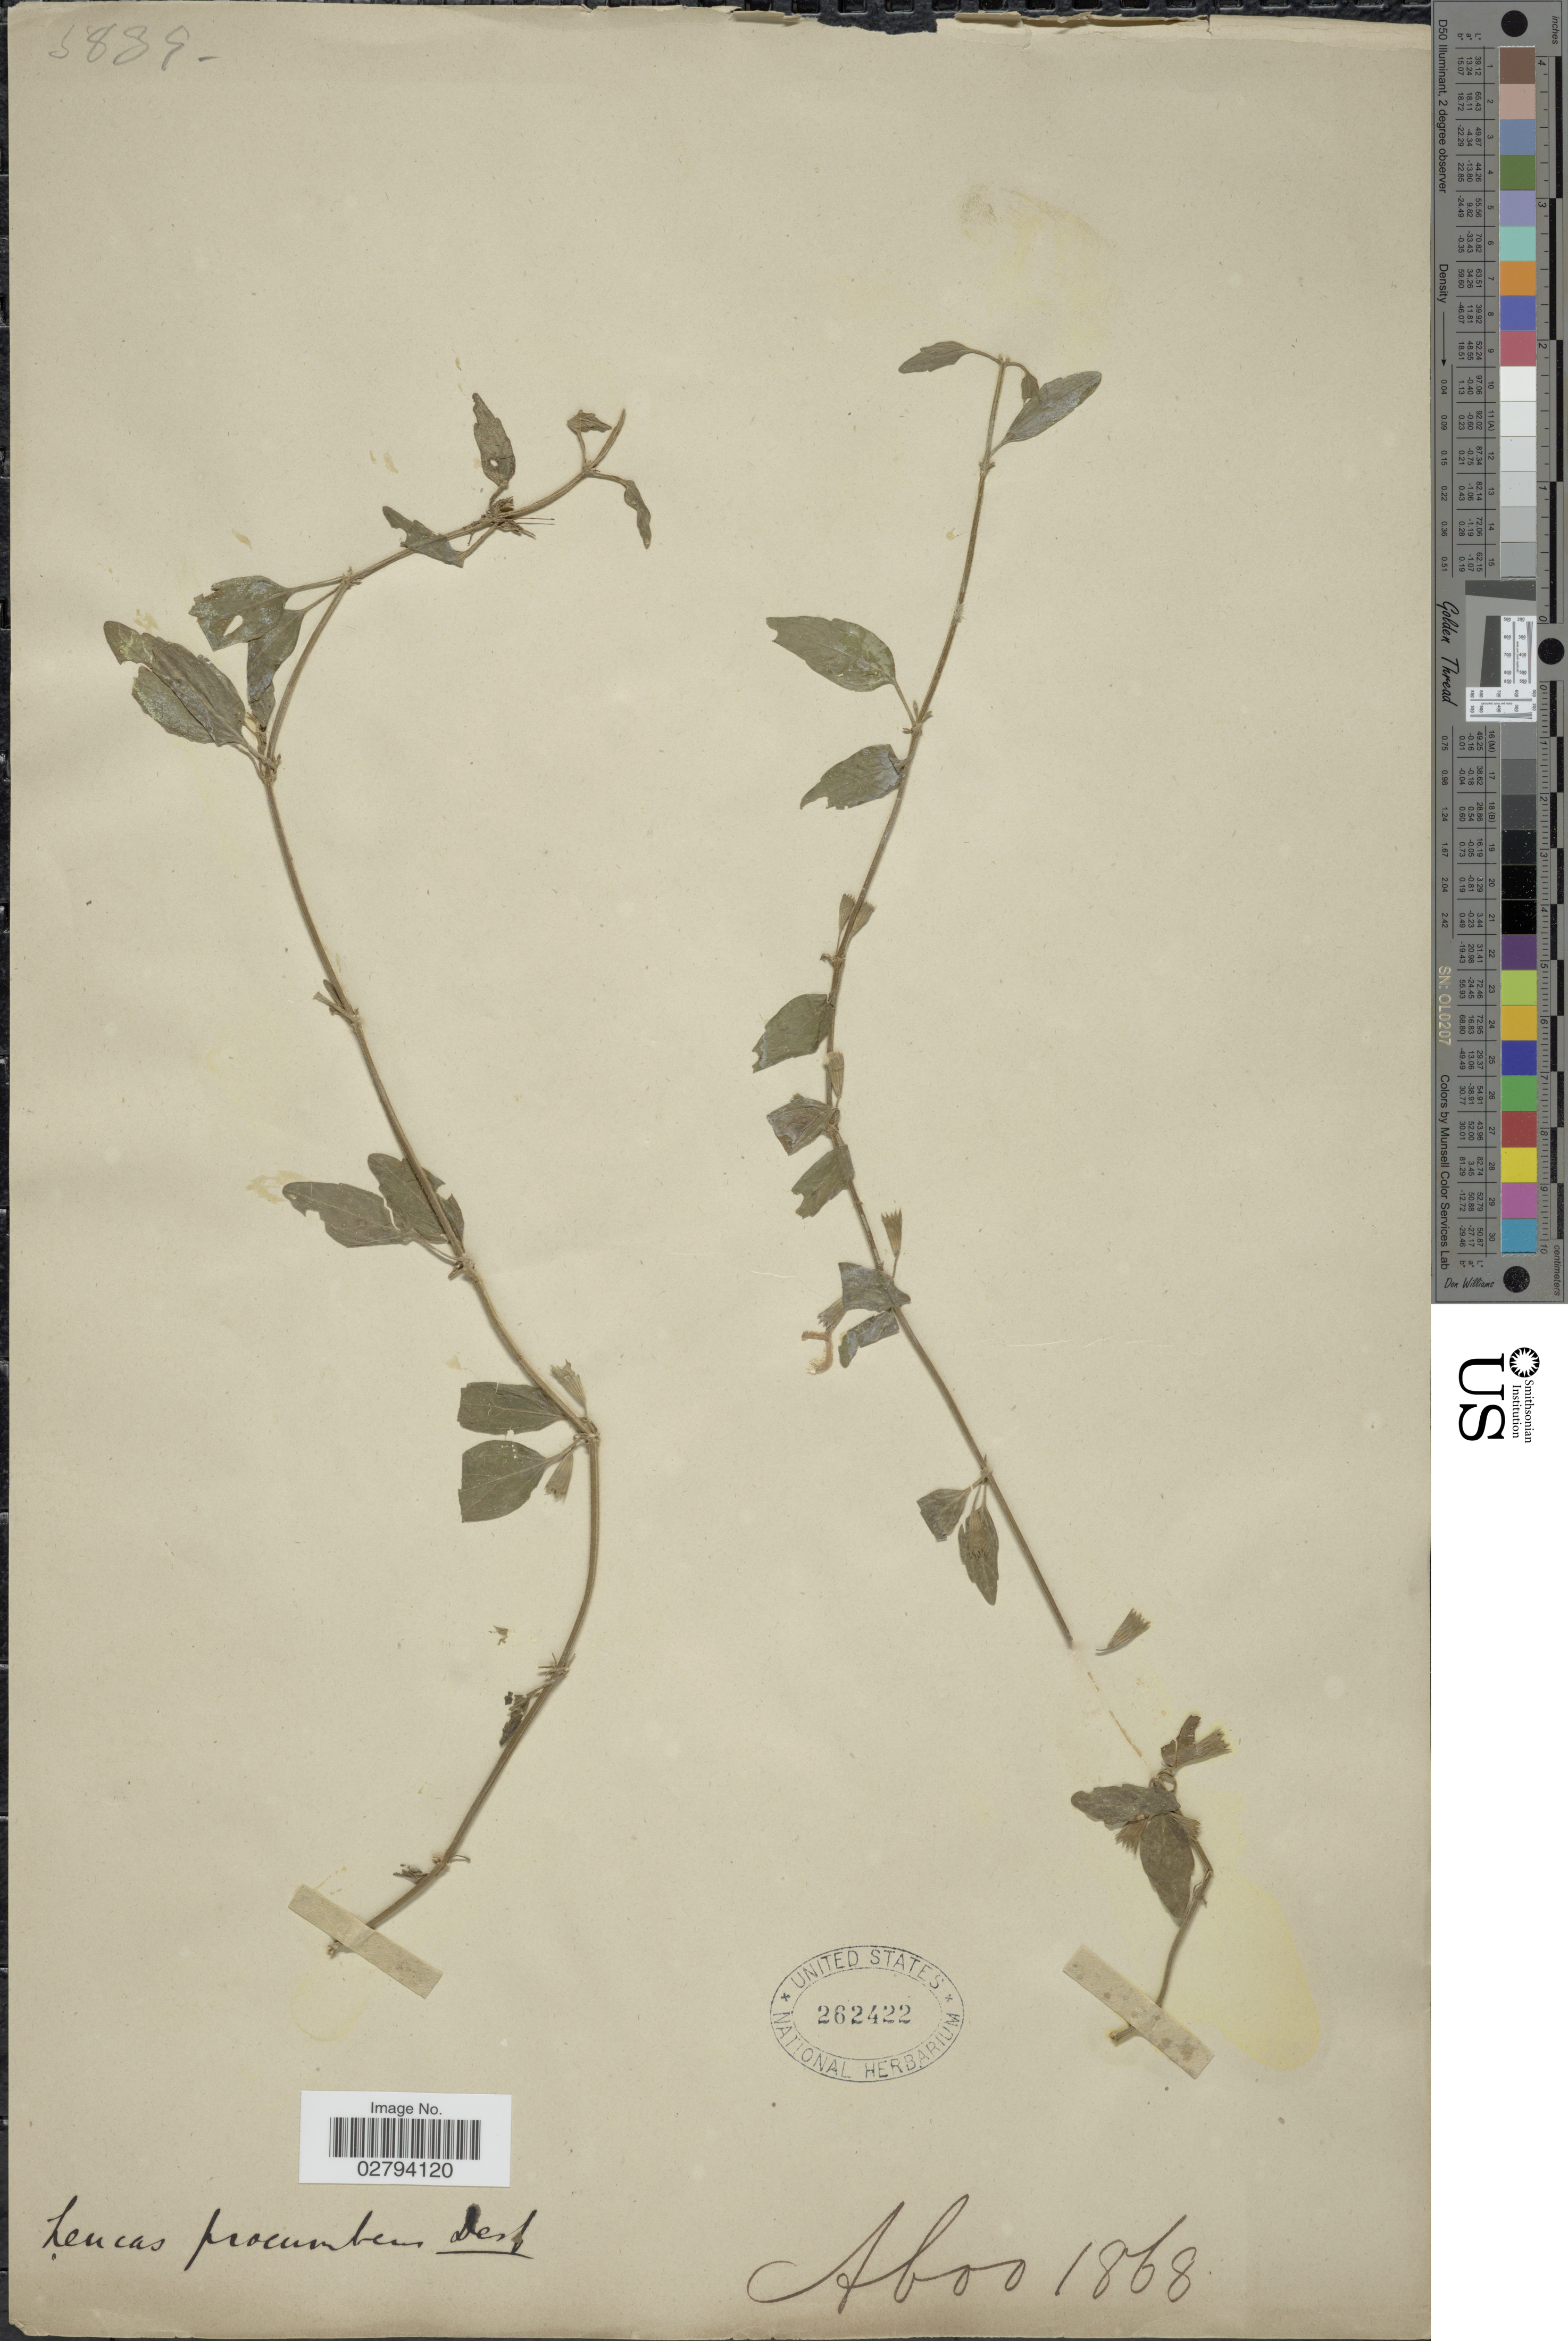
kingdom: Plantae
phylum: Tracheophyta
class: Magnoliopsida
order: Lamiales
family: Lamiaceae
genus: Leucas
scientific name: Leucas procumbens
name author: Desf.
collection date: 1868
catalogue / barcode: US 262422